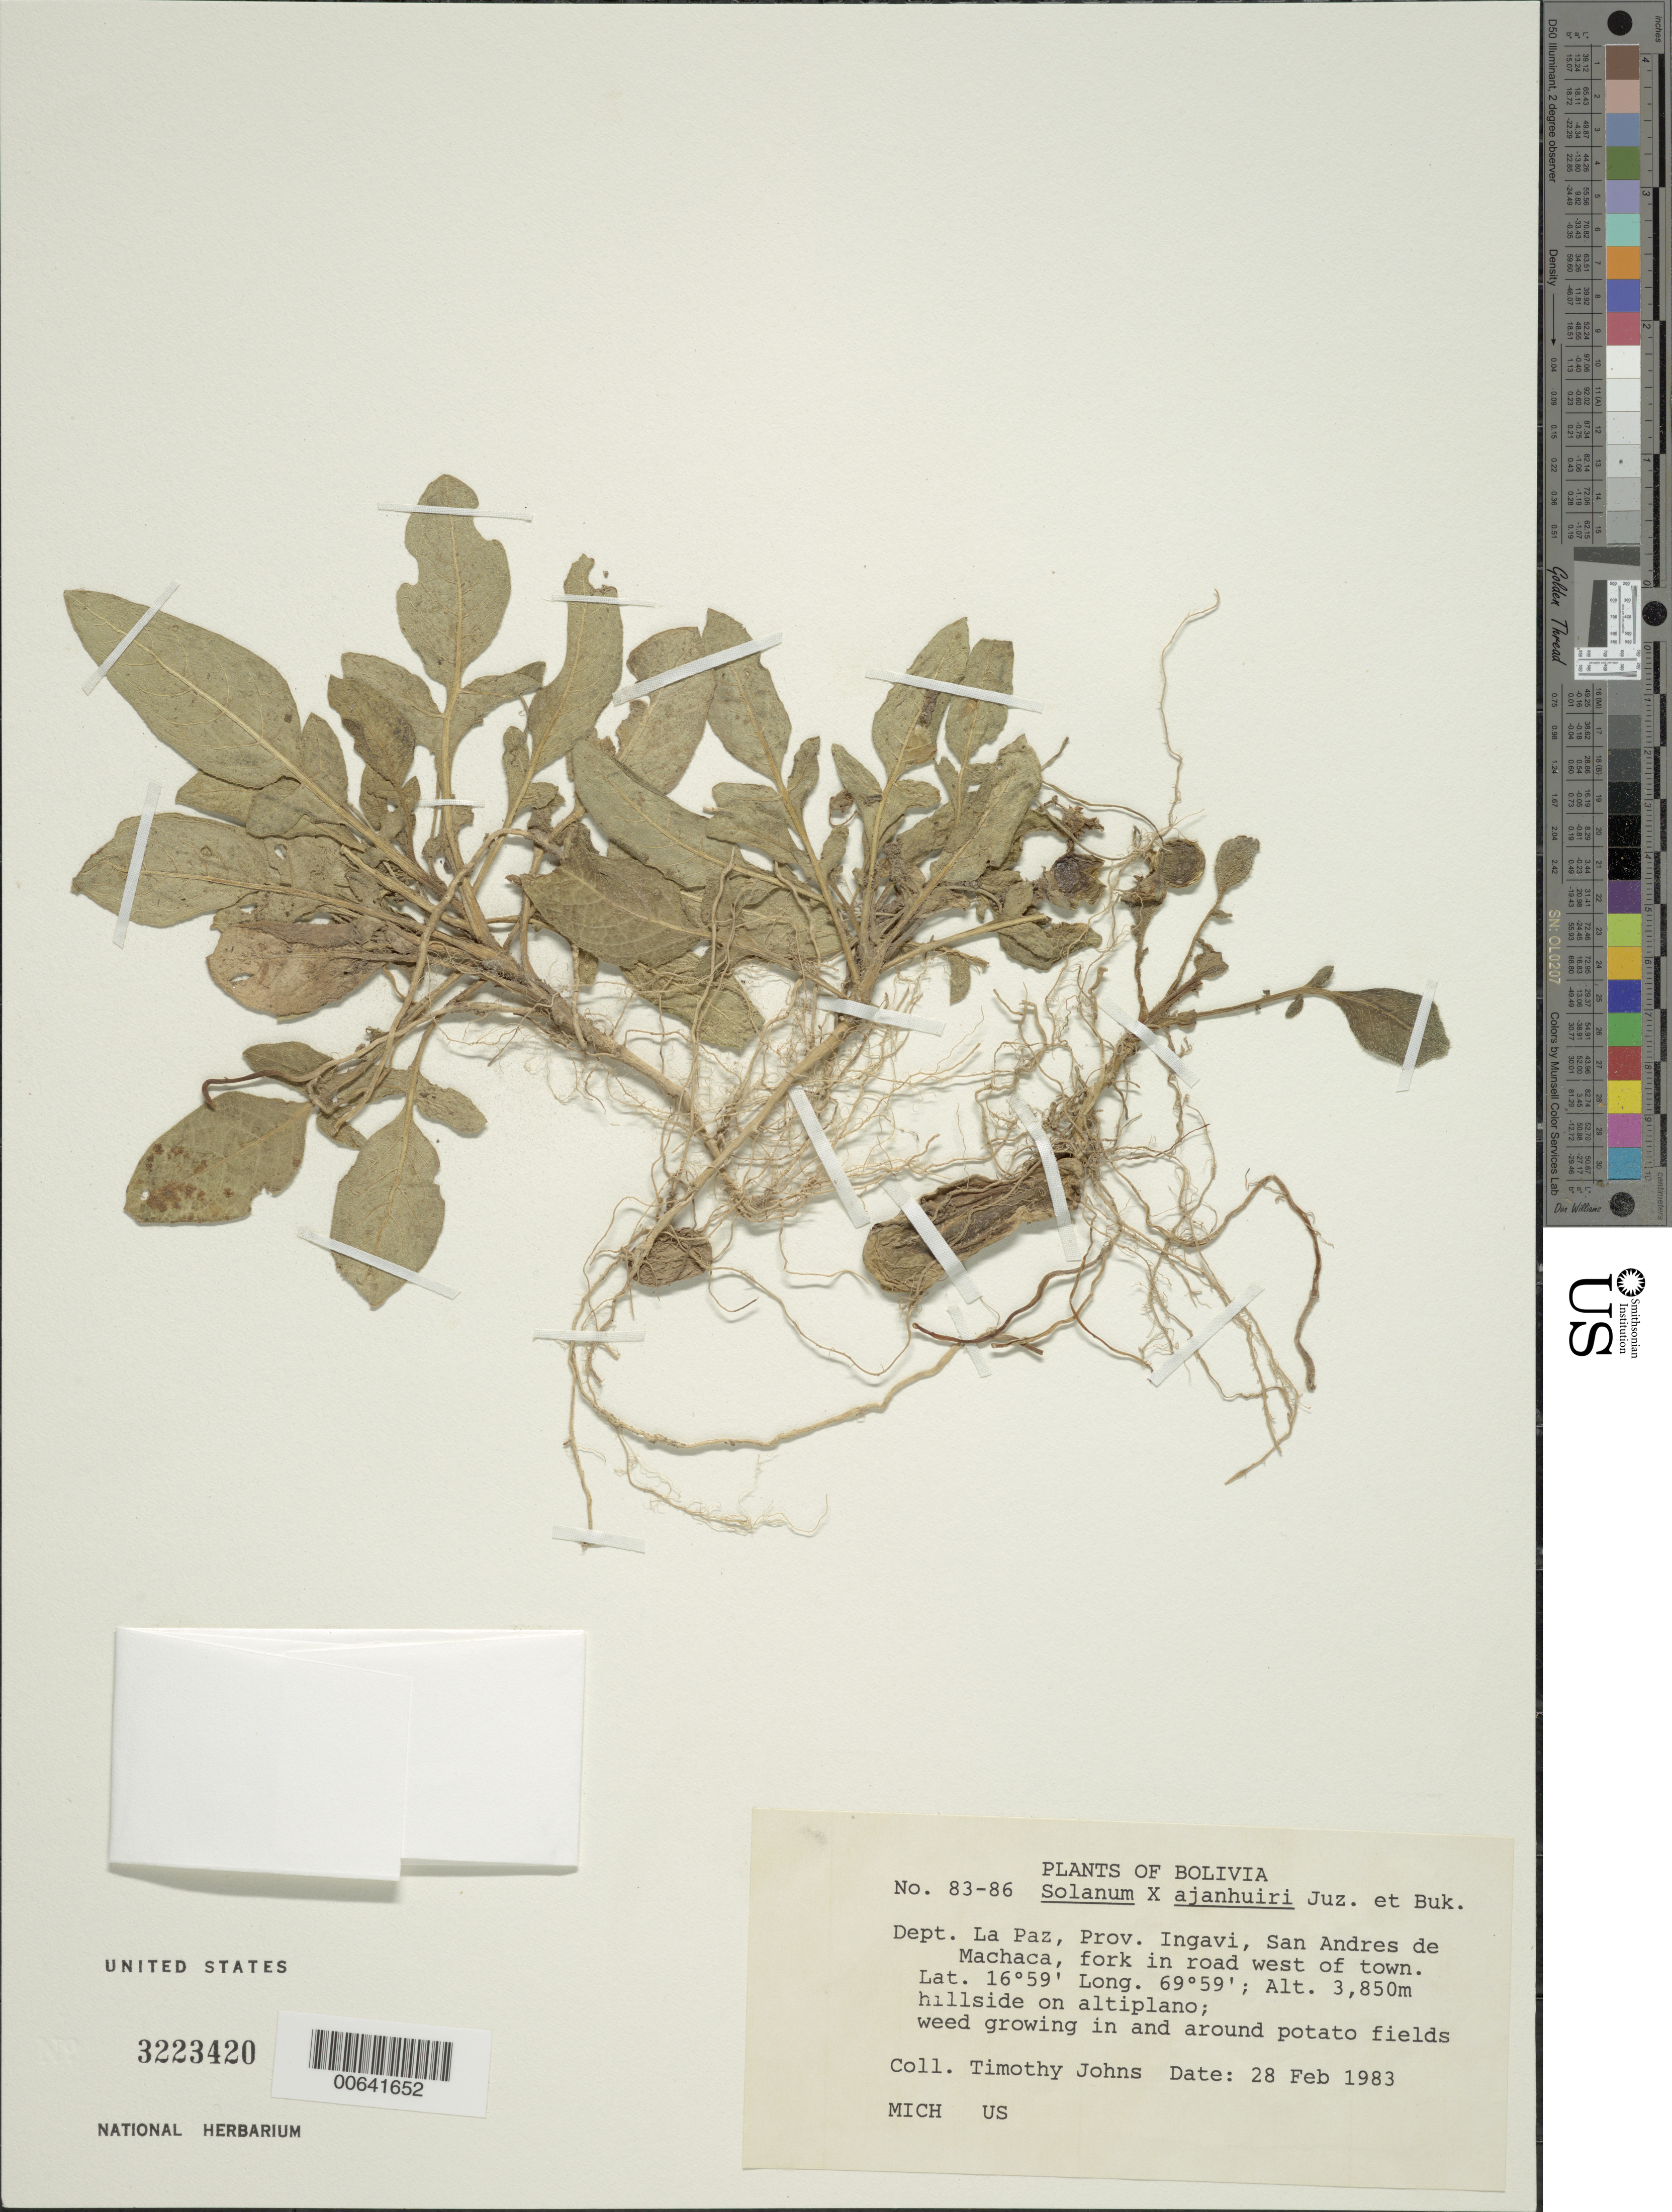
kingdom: Plantae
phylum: Tracheophyta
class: Magnoliopsida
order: Solanales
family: Solanaceae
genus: Solanum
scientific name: Solanum x ajanhuiri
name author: Juz. & Burk.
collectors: T. Johns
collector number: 83-86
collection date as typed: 28 Feb 1983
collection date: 1983-02-28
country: Bolivia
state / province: La Paz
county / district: Ingavi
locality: Ingavi. San Andres de Machaca (bifur.E del Pueblo)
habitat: Altiplano Colinas.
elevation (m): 3850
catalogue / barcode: US 3223420